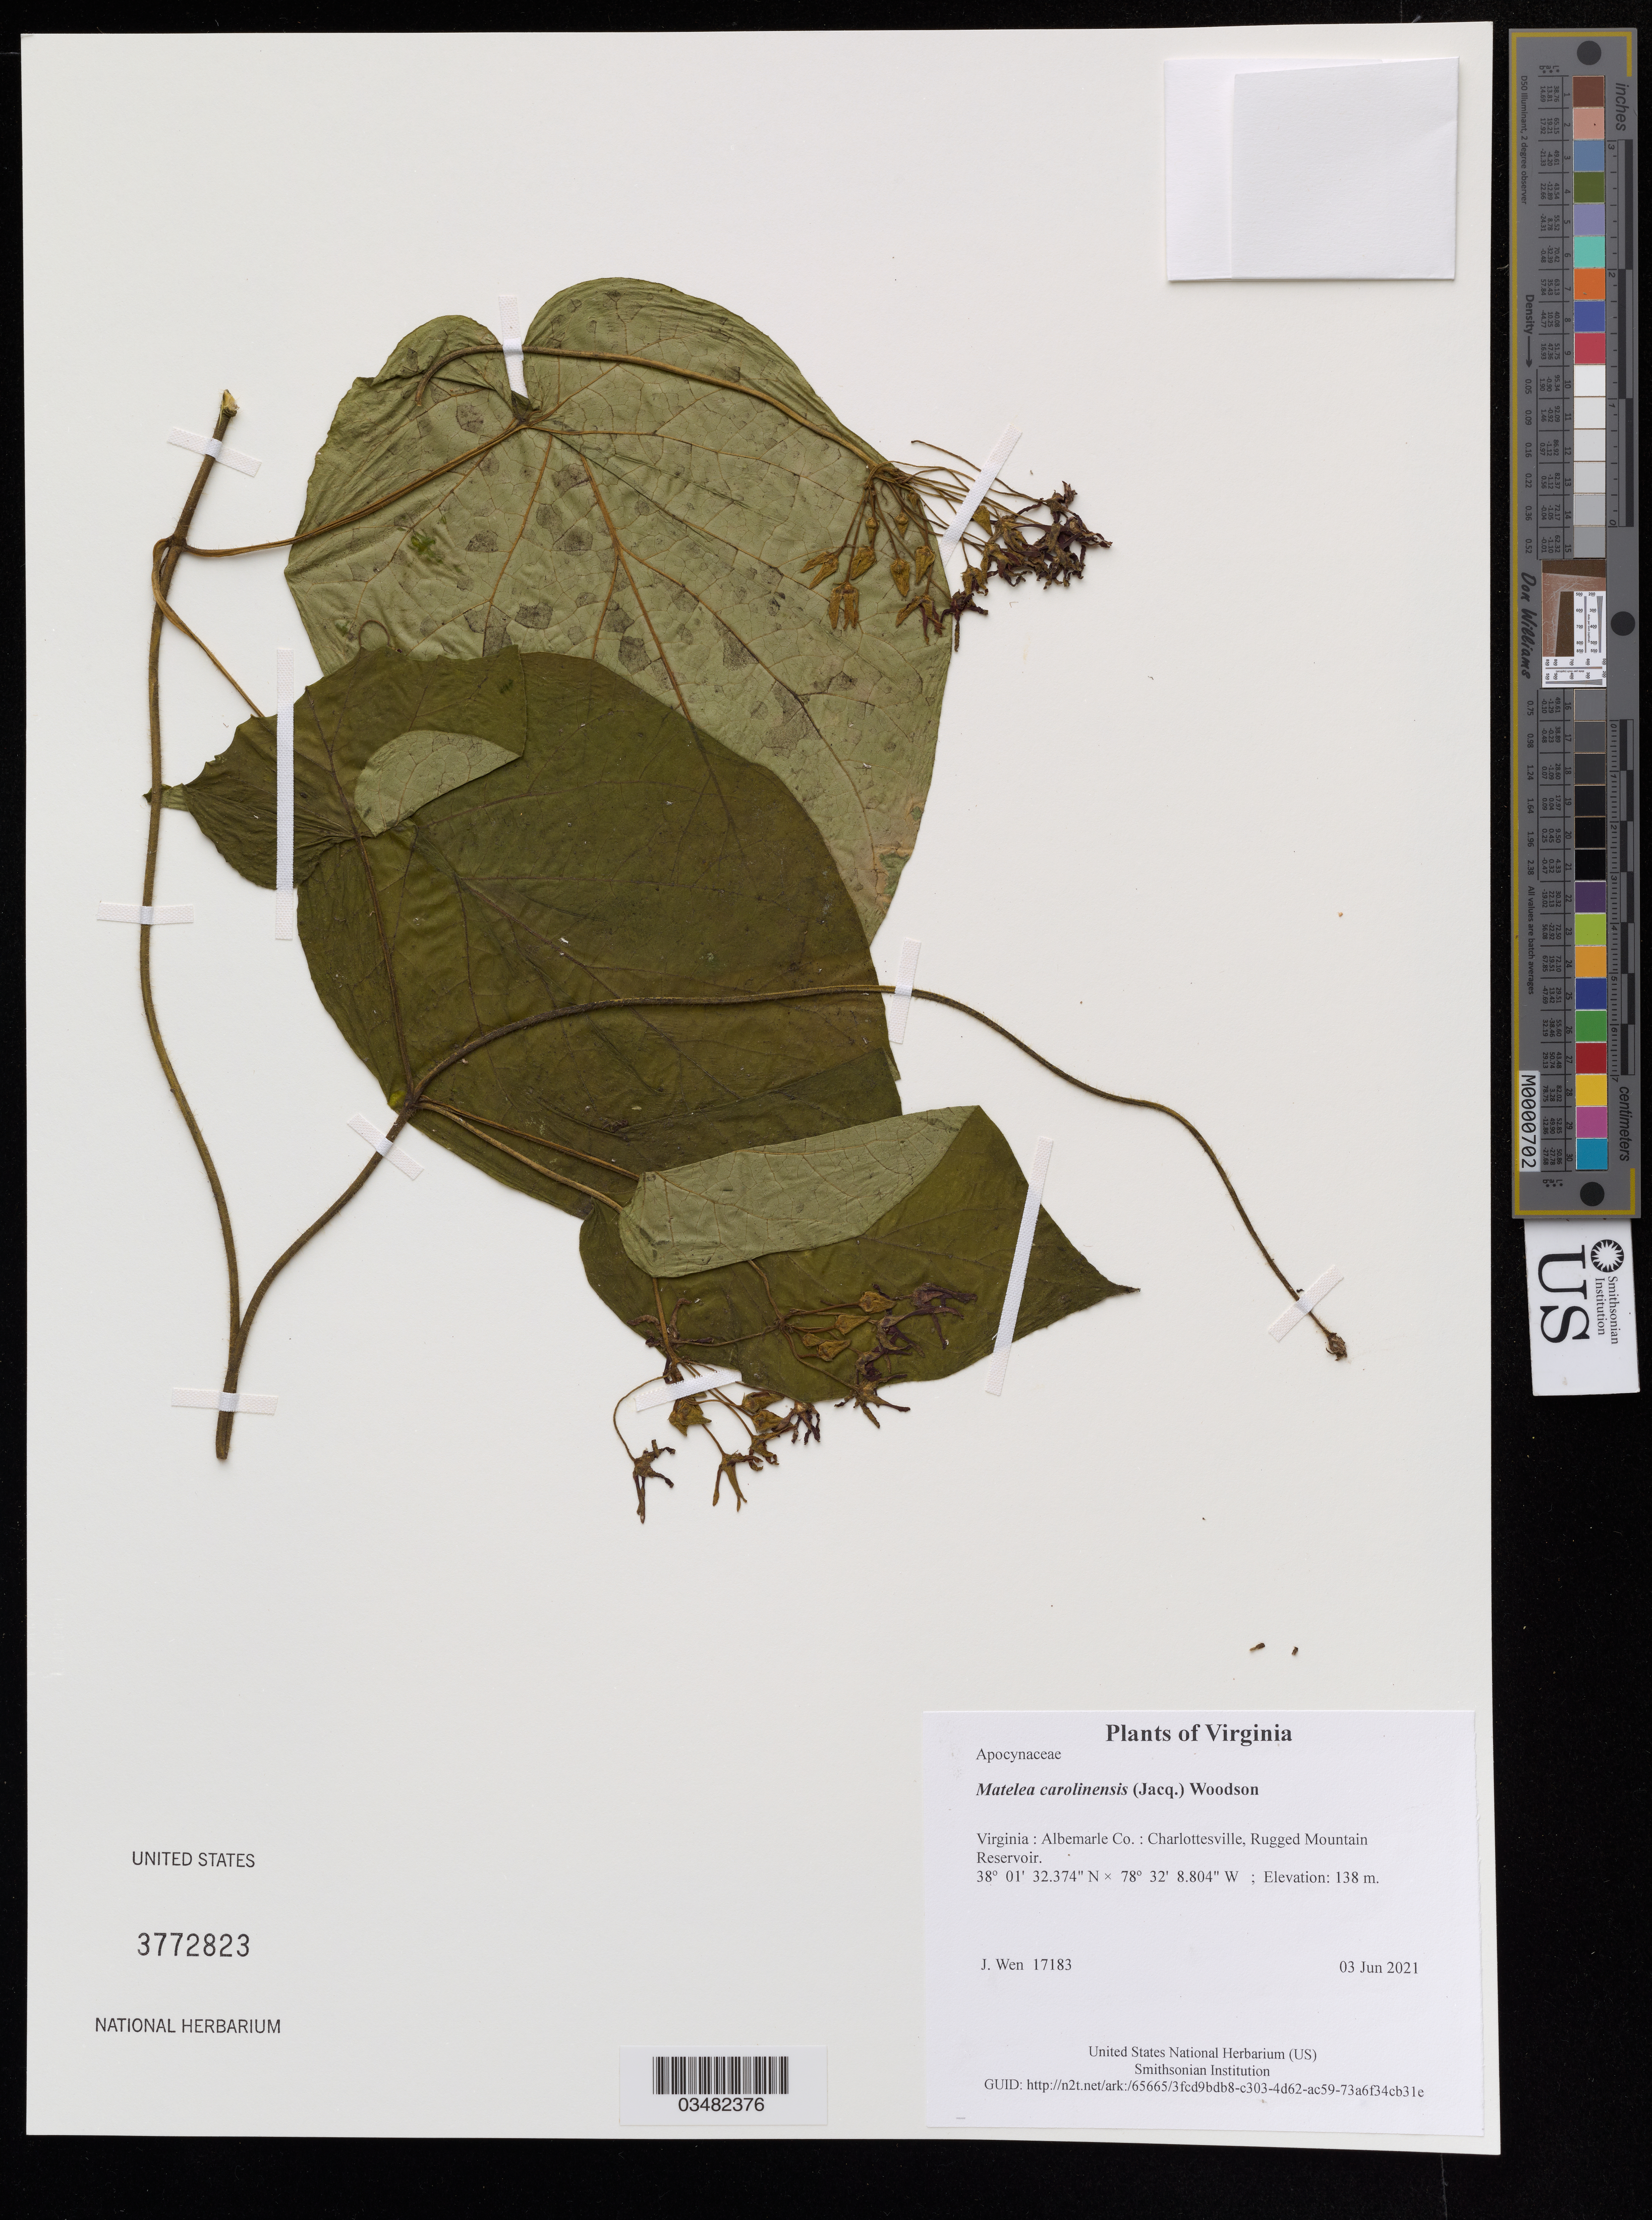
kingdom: Plantae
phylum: Tracheophyta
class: Magnoliopsida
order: Gentianales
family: Apocynaceae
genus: Matelea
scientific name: Matelea carolinensis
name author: (Jacq.) Woodson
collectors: J. Wen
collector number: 17183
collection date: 2021-06-03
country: United States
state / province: Virginia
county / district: Albemarle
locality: Charlottesville, Rugged Mountain Reservoir.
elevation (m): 138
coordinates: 38 01 32.374 N, 78 32 8.804 W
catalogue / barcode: US 3772823